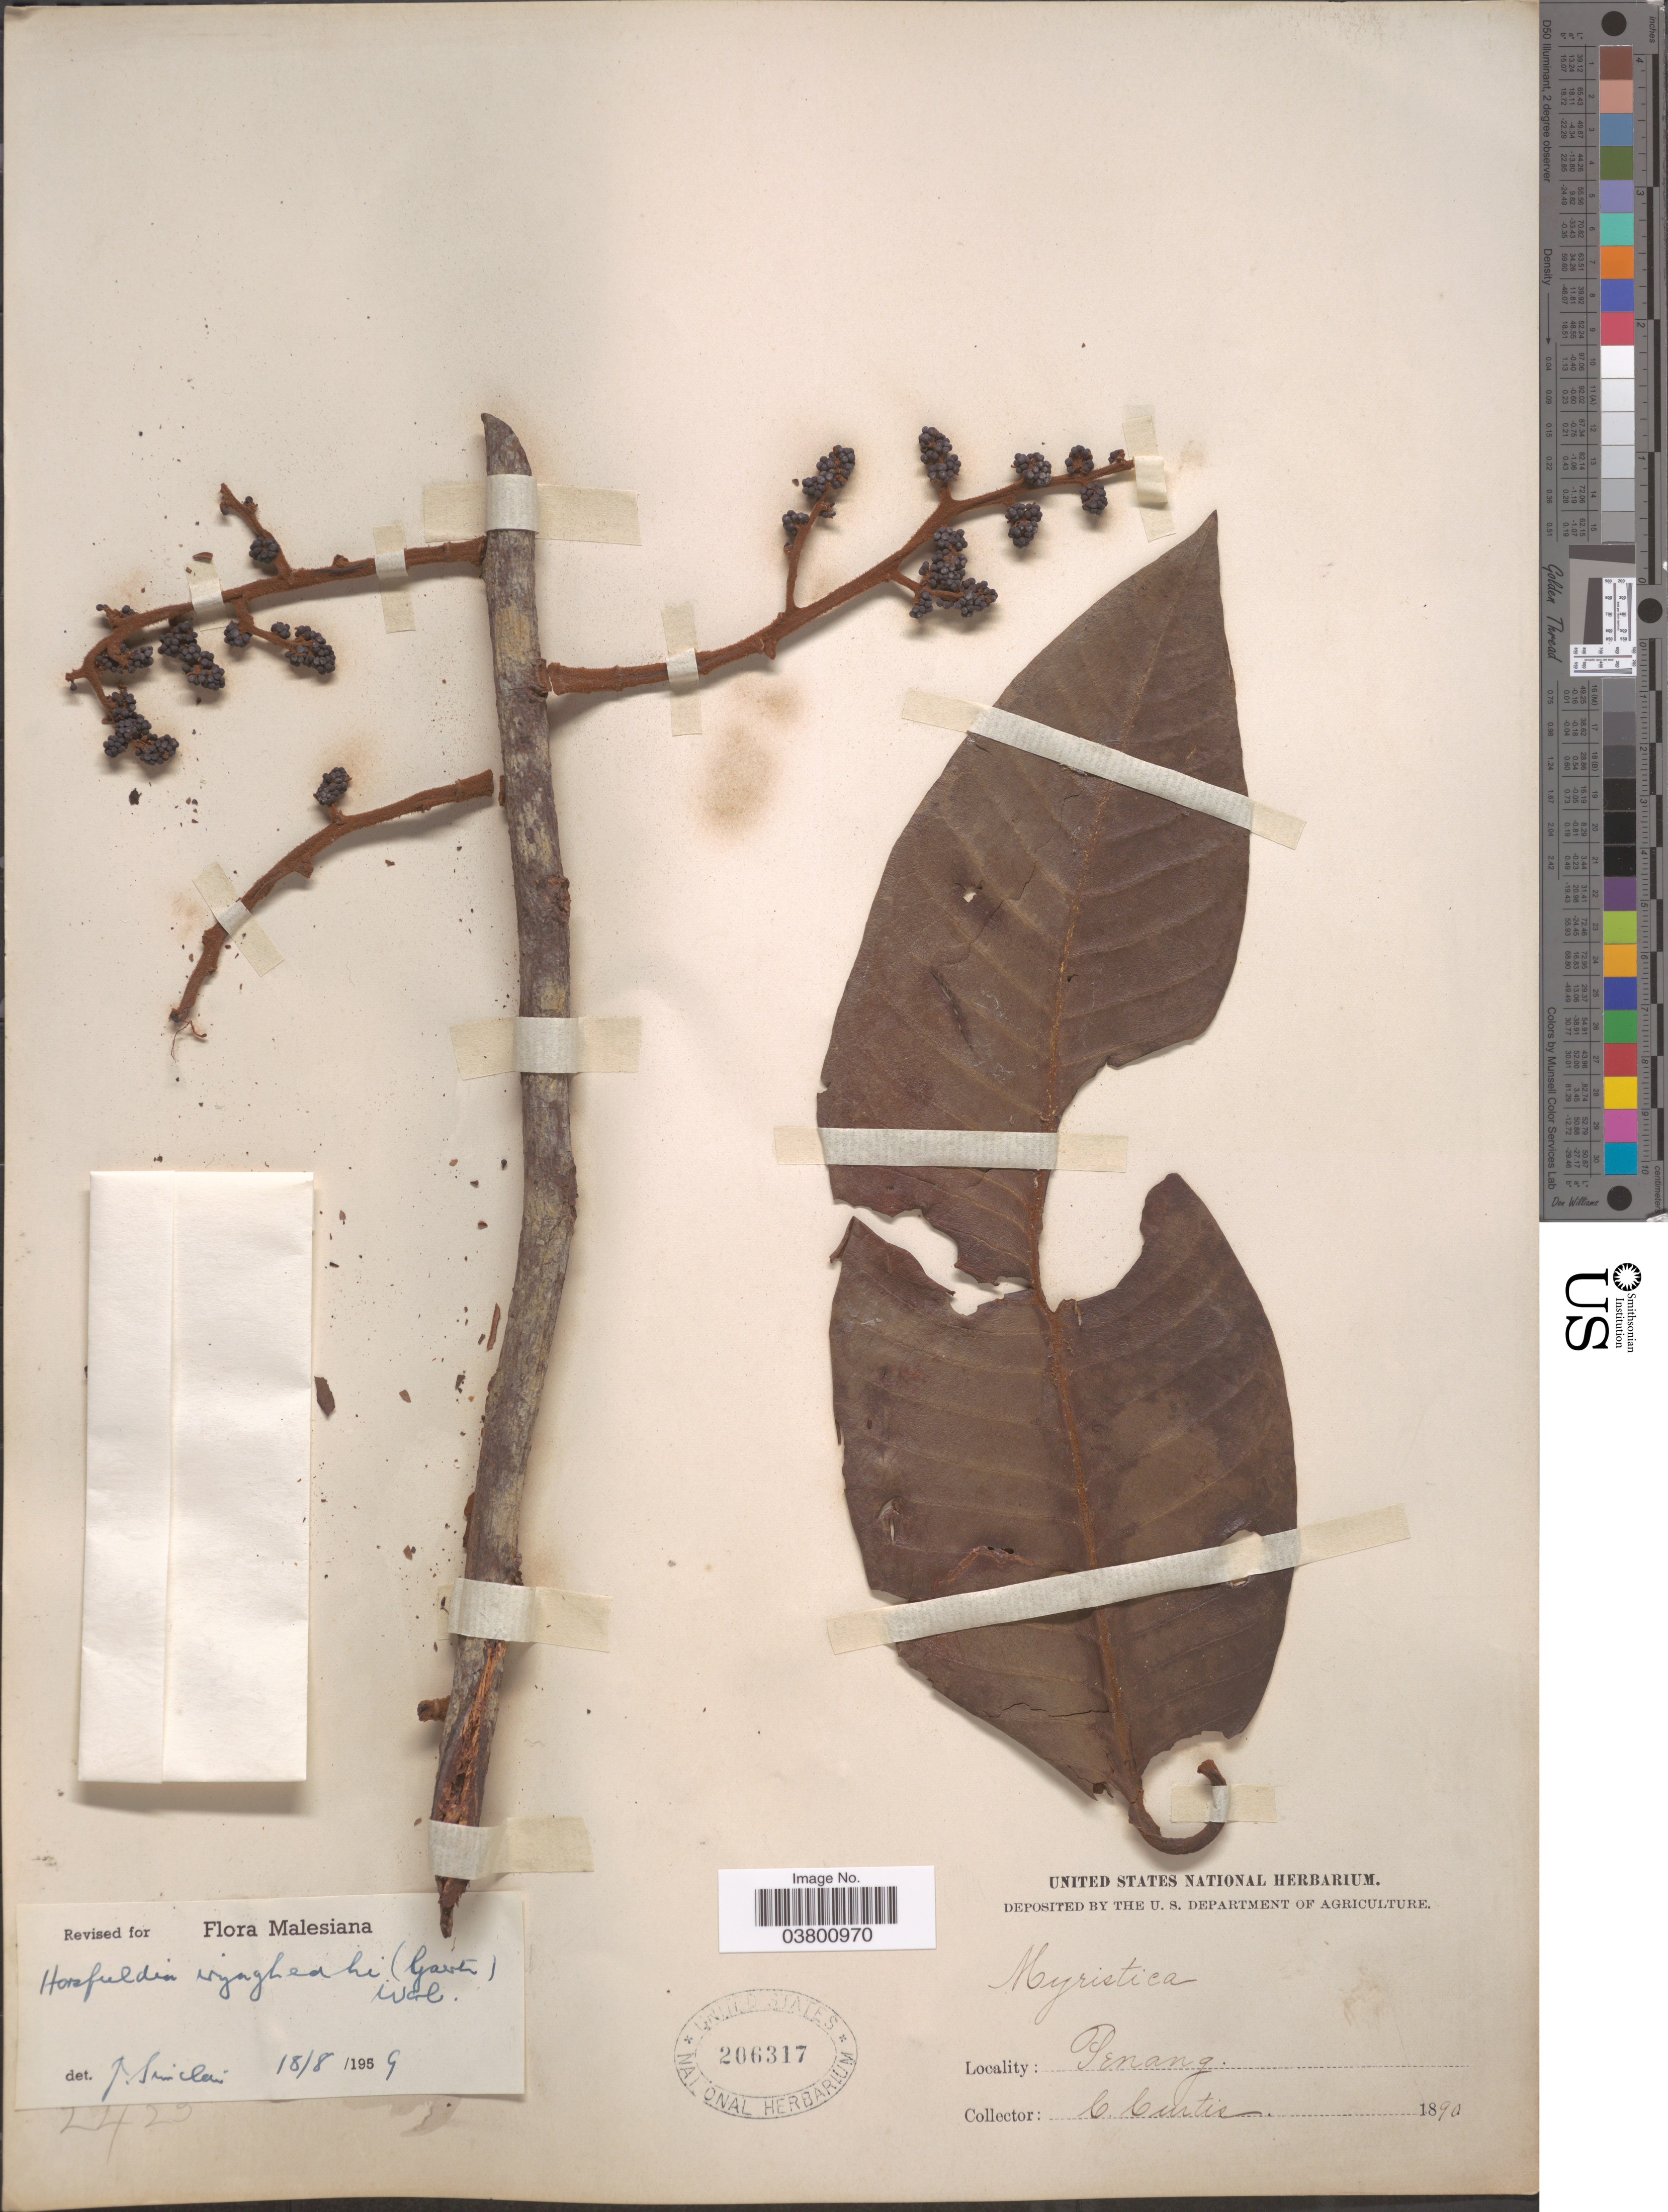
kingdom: Plantae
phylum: Tracheophyta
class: Magnoliopsida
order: Magnoliales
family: Myristicaceae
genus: Horsfieldia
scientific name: Horsfieldia iryaghedhi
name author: (Gaertn.) Warb.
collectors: C. Curtis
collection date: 1890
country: Malaysia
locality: Penang.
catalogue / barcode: US 206317